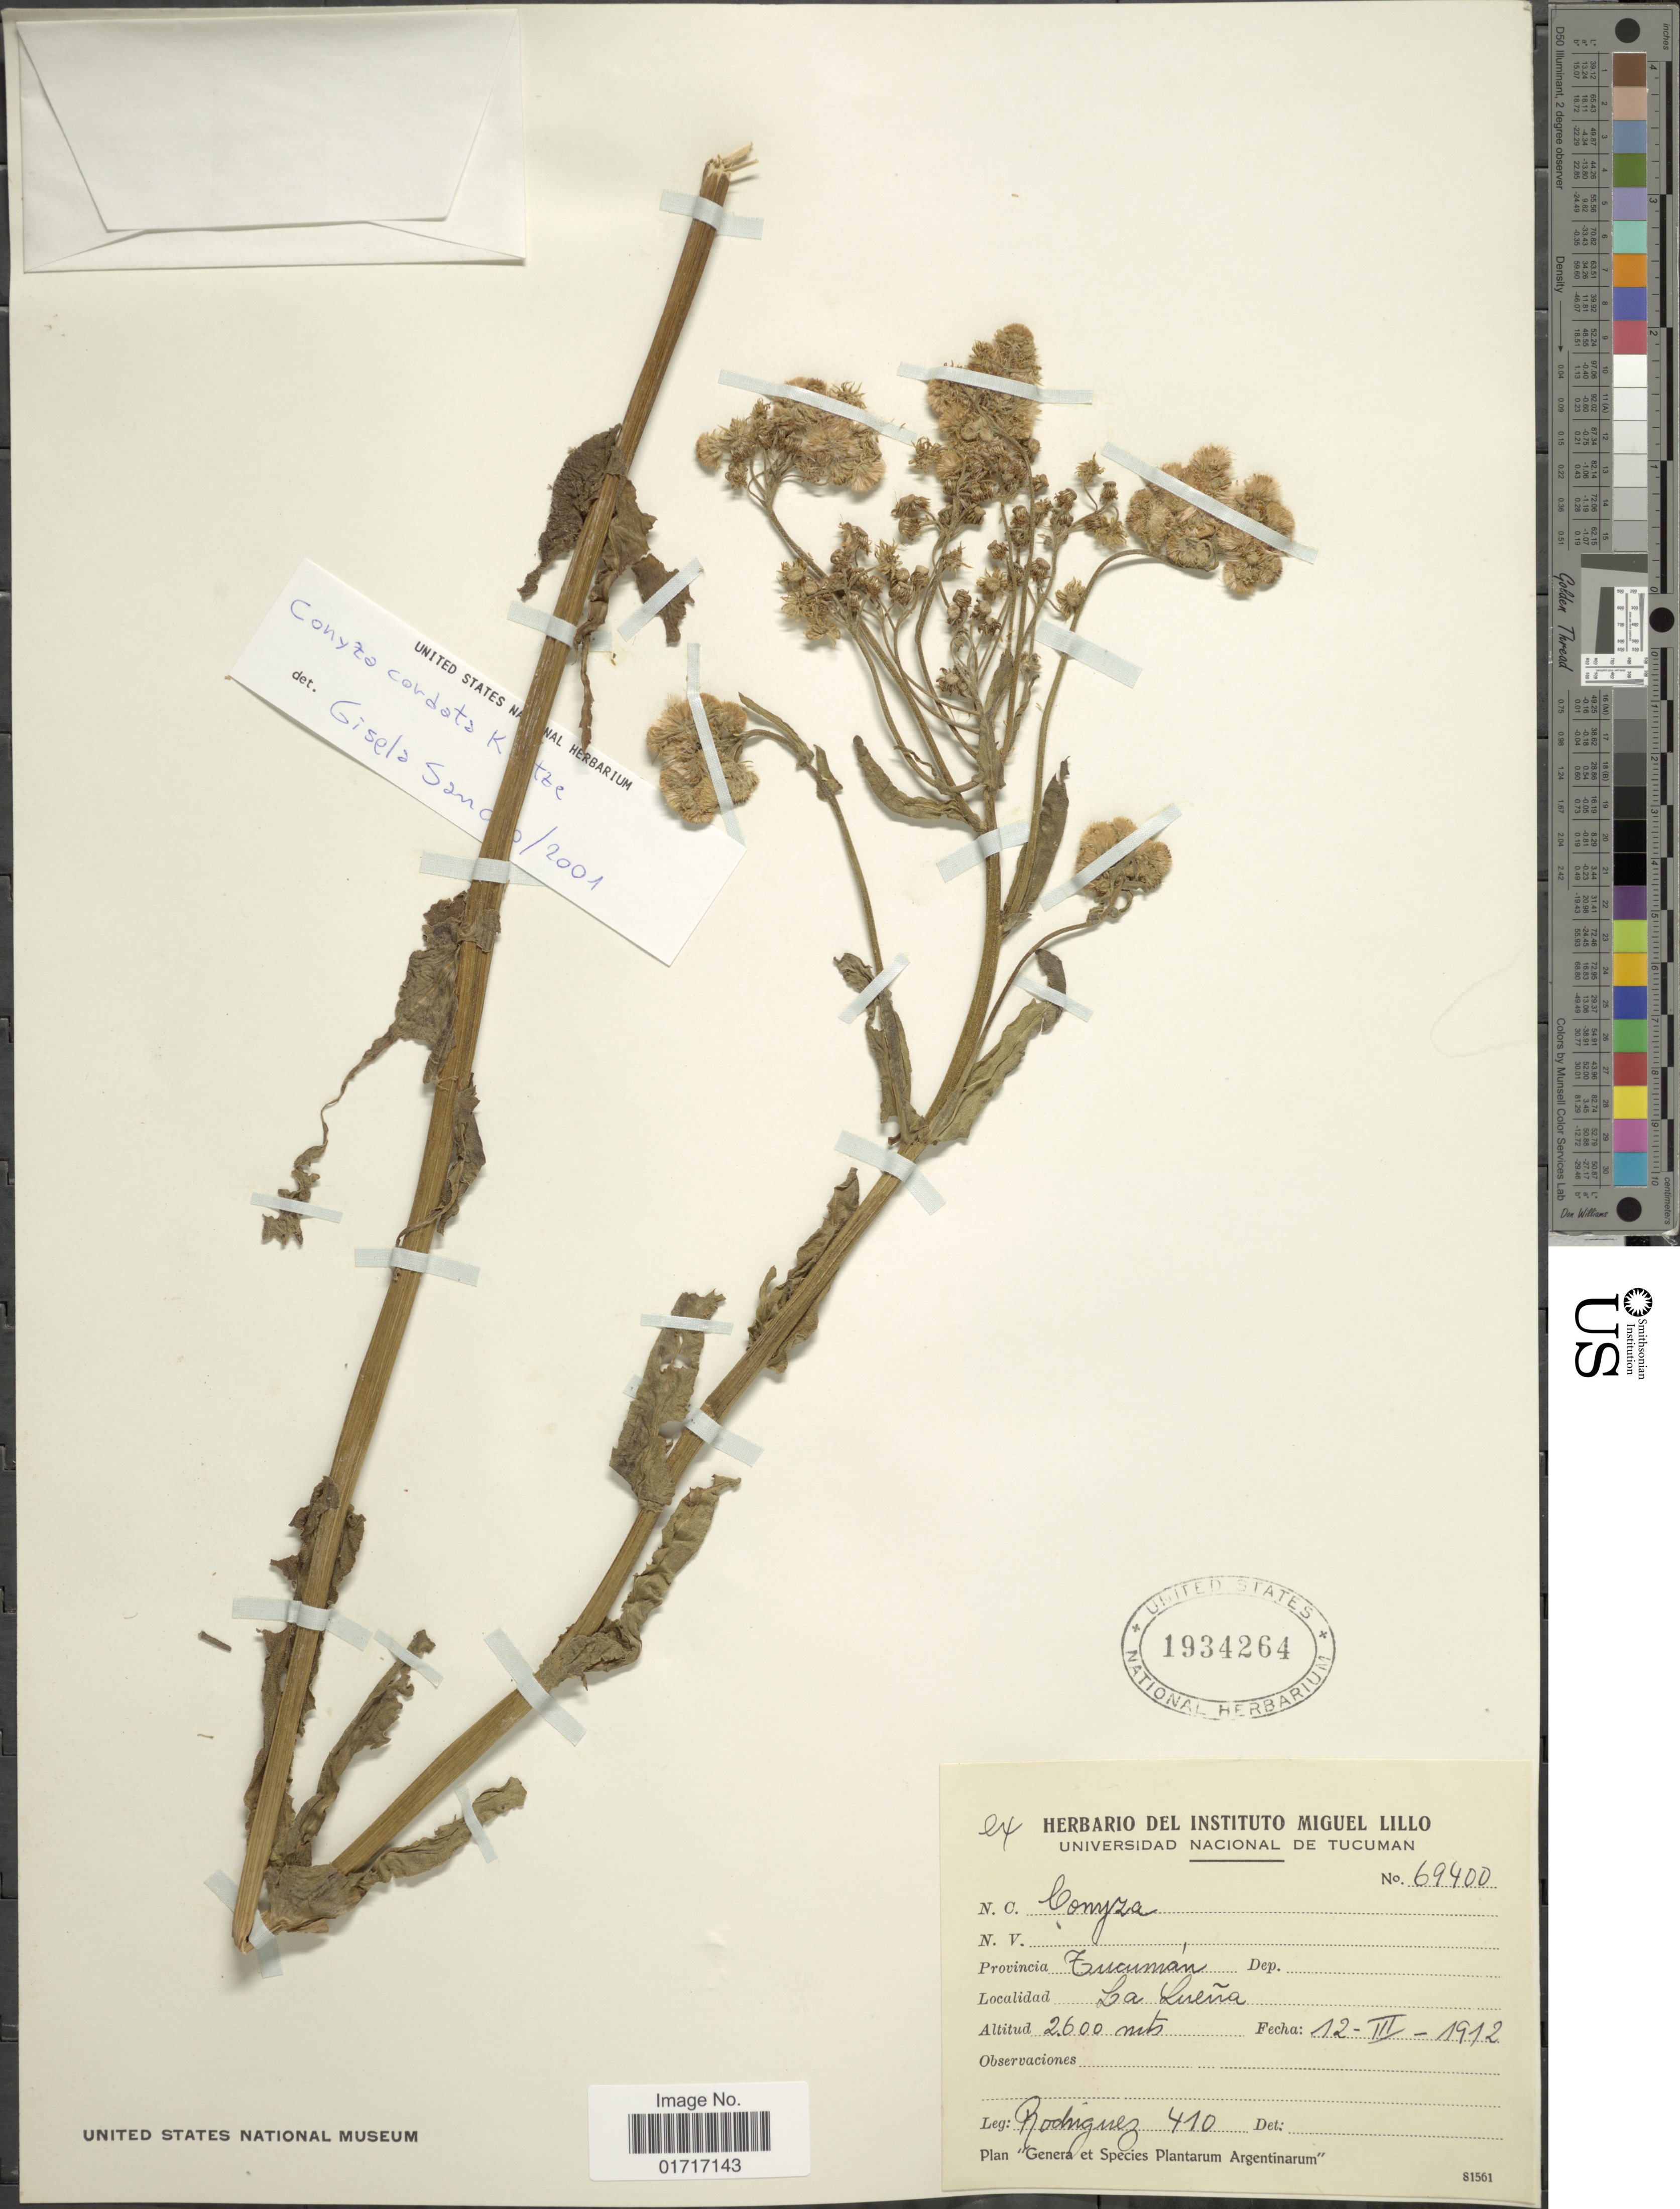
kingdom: Plantae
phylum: Tracheophyta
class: Magnoliopsida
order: Asterales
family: Asteraceae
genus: Conyza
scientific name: Conyza cordata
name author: Kuntze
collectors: Rodriguez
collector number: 410/69400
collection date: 1912-03-12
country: Argentina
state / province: Tucuman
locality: Provincia Tucuman, La Luena.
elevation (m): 2600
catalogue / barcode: US 1934264